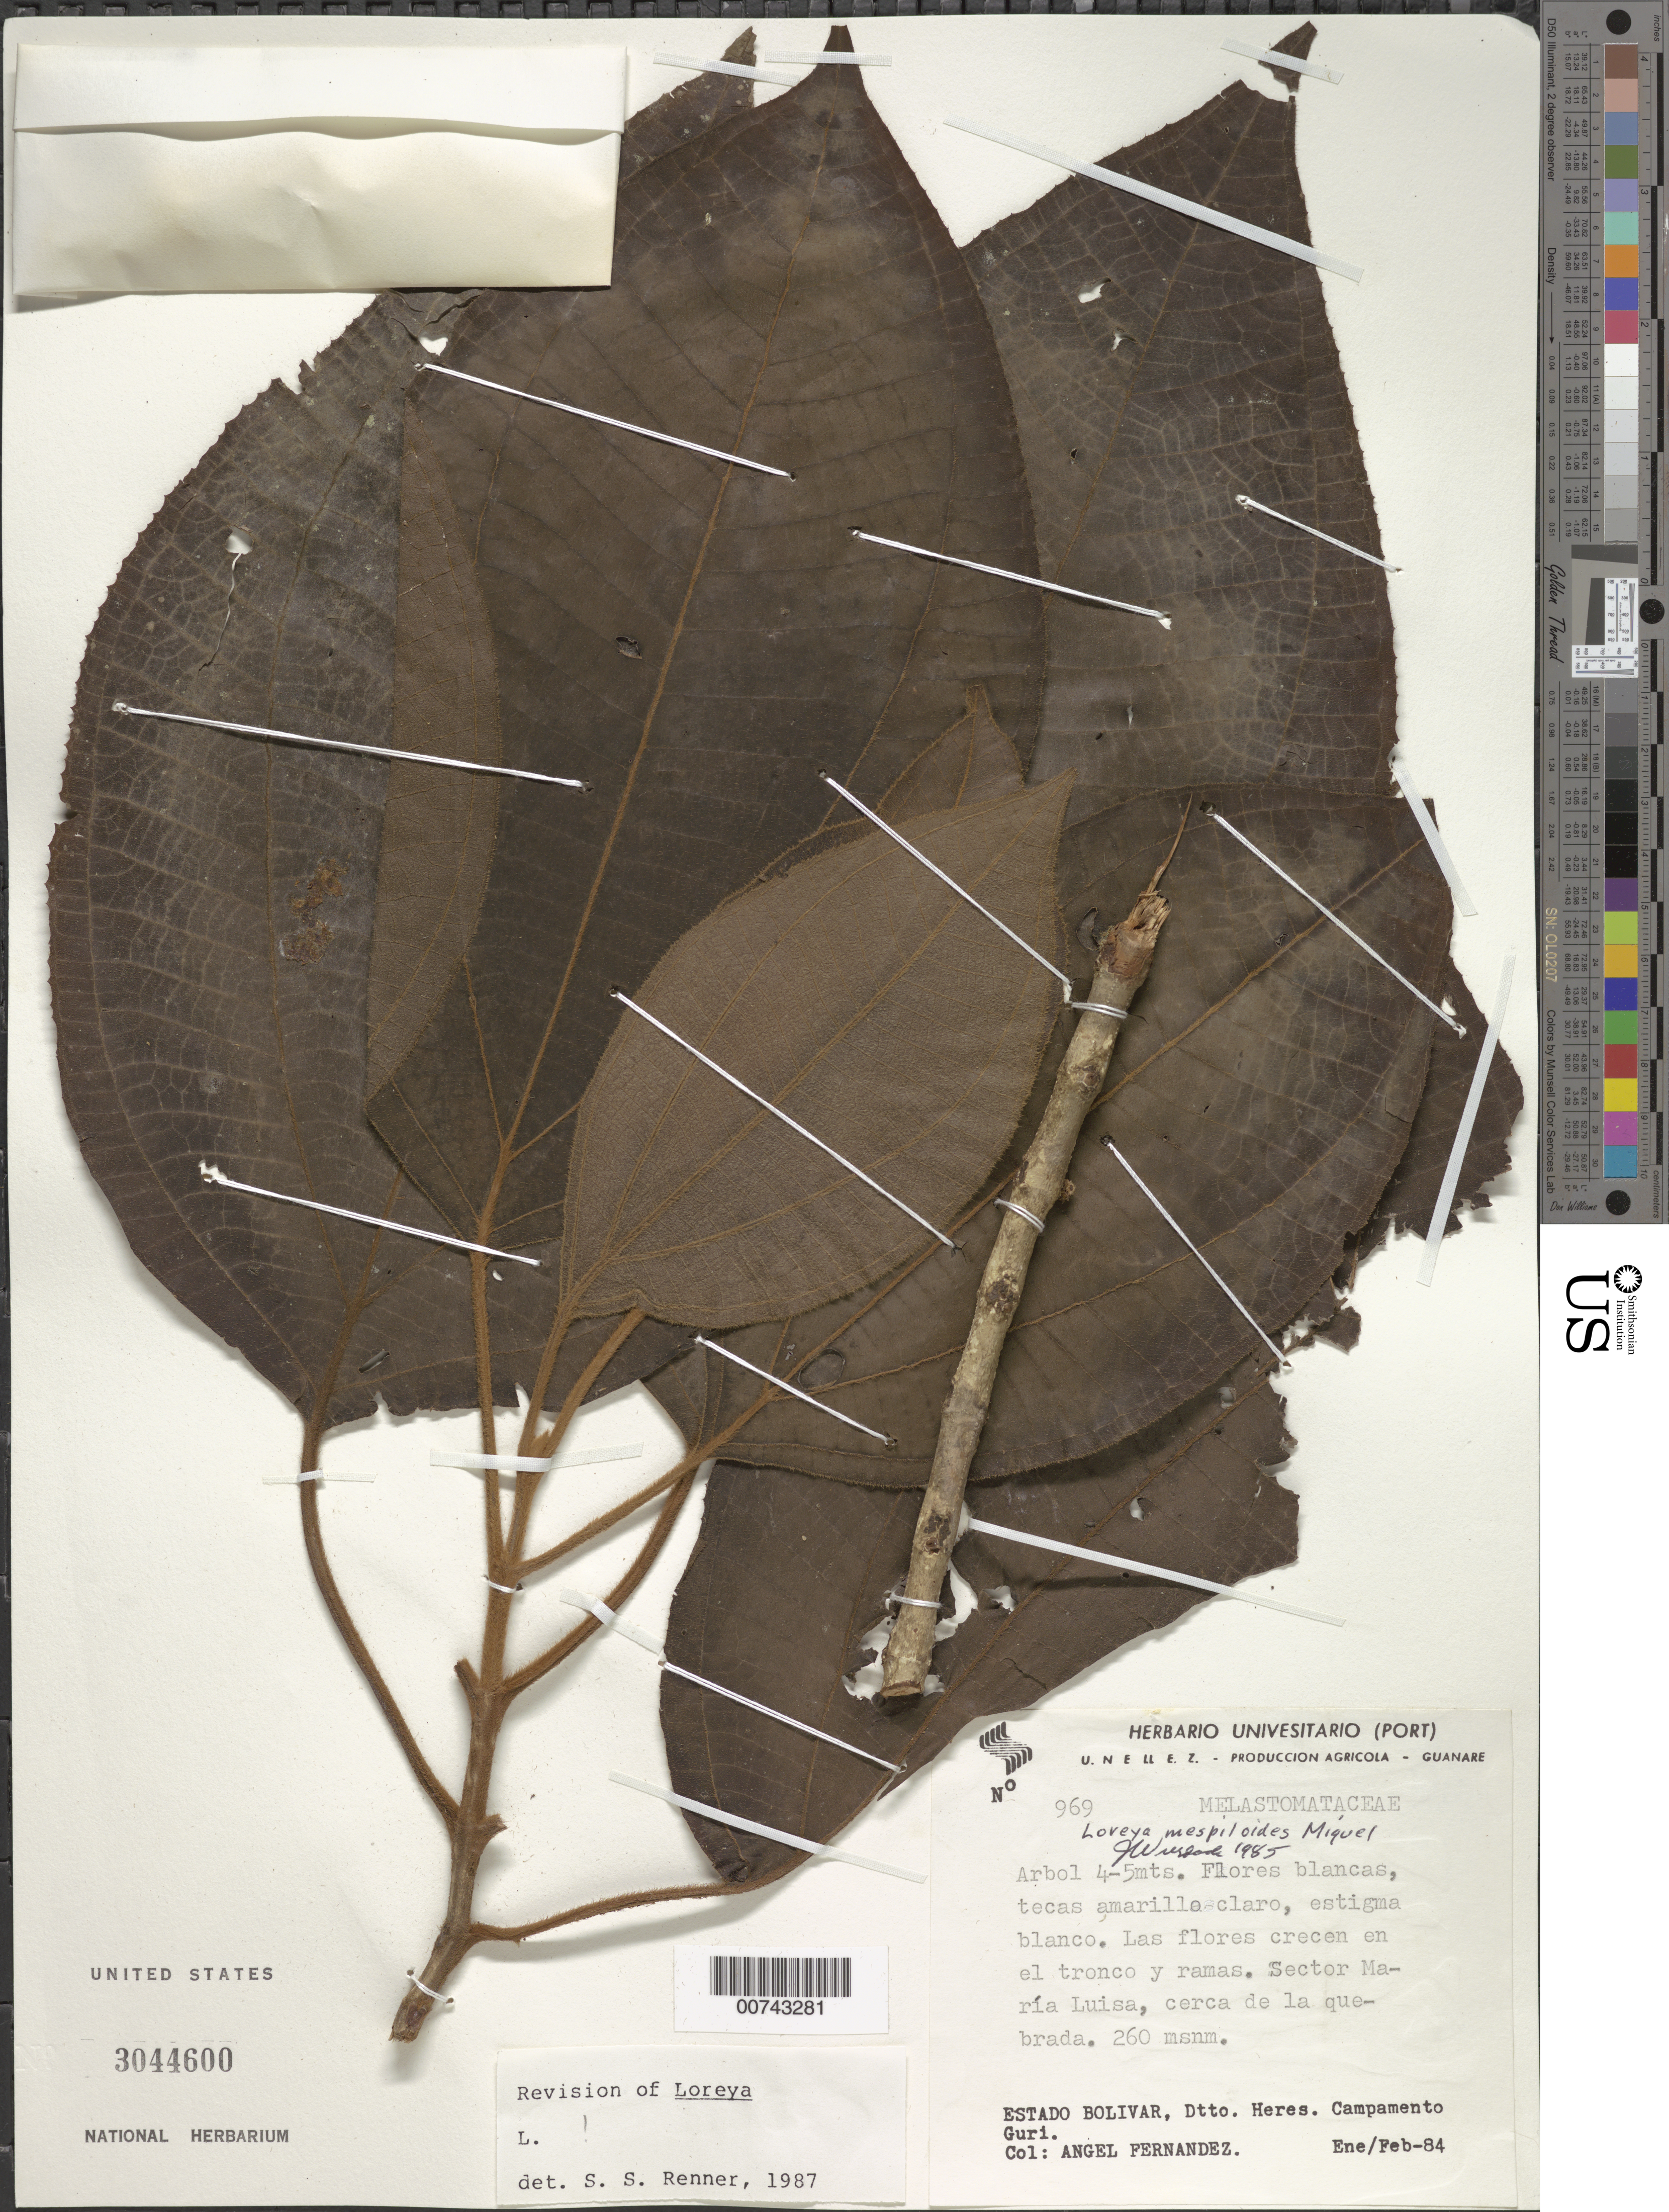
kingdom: Plantae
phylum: Tracheophyta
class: Magnoliopsida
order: Myrtales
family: Melastomataceae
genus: Bellucia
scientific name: Bellucia mespiloides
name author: (Miq.) J.F. Macbr.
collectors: A. Fernández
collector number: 969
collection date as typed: Jan-84 to Feb-84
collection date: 1984-01/1984-02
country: Venezuela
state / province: Bolívar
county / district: Heres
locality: Campamento Guri, Sector Maria Luisa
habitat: Cerca de la quebrada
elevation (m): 260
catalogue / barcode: US 3044600